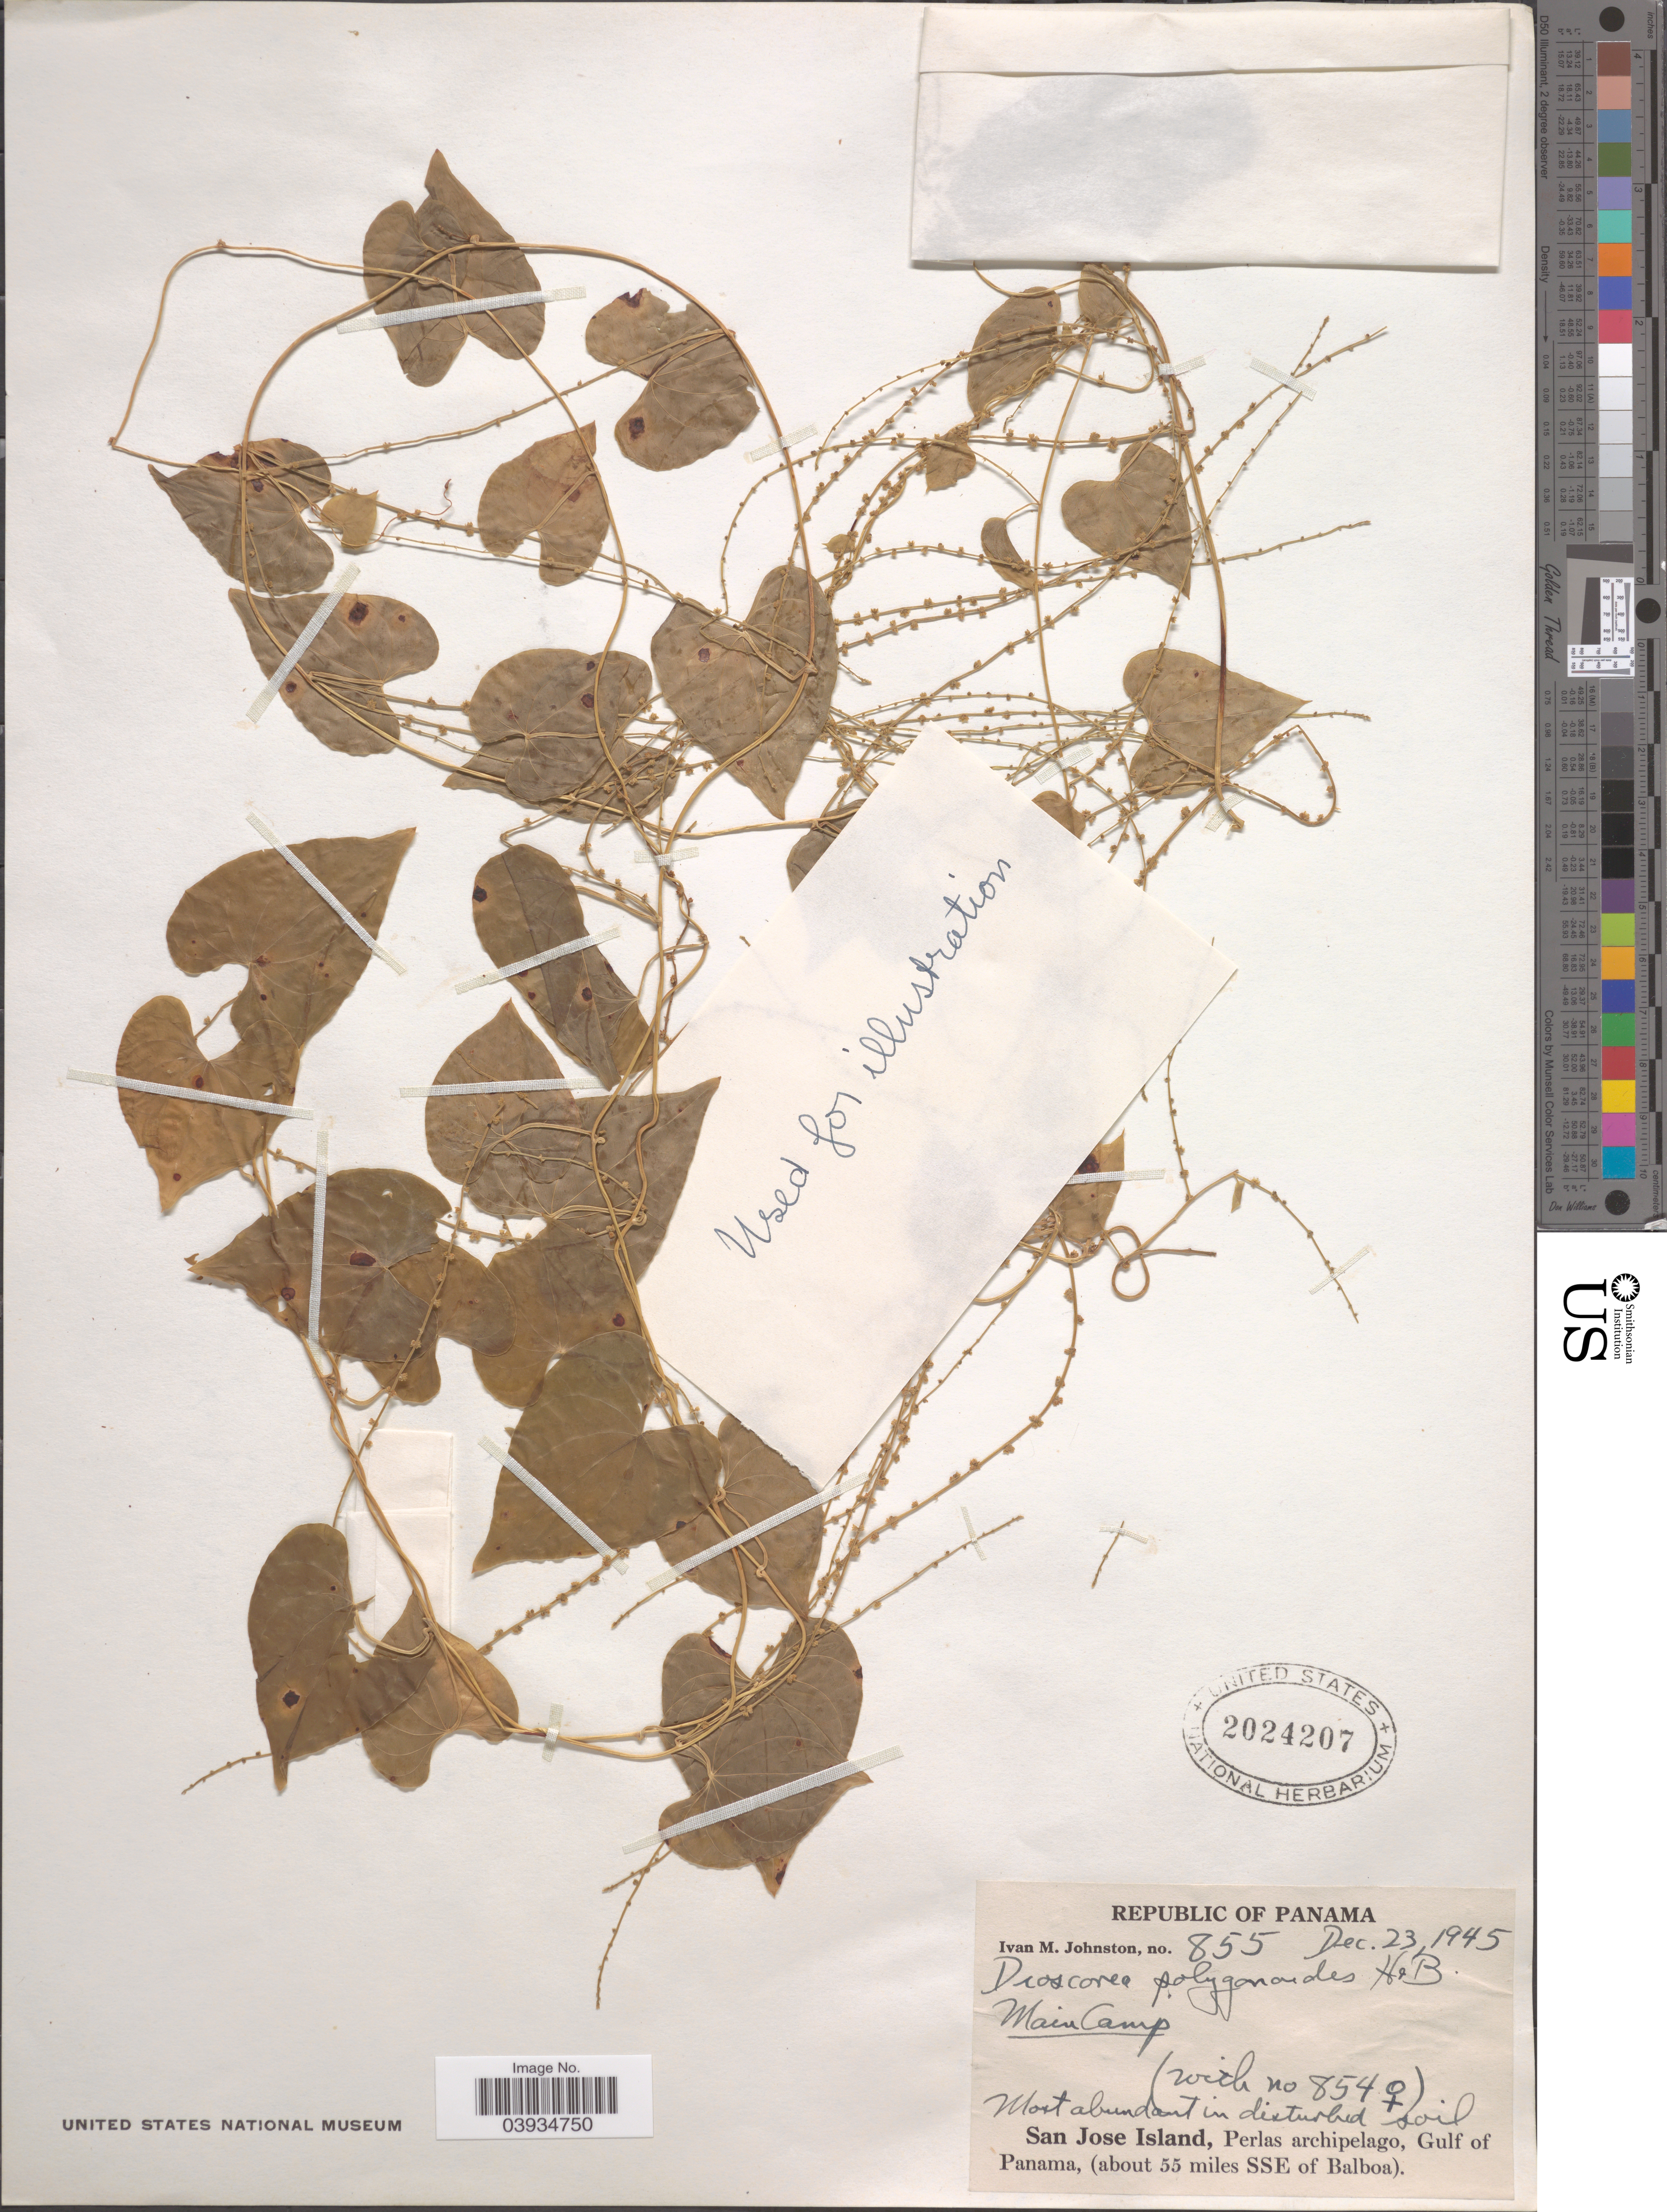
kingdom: Plantae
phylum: Tracheophyta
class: Liliopsida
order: Dioscoreales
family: Dioscoreaceae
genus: Dioscorea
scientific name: Dioscorea polygonoides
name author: Humb. & Bonpl. ex Willd.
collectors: I.M. Johnston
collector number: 855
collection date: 1945-12-23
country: Panama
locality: Main Camp. San Jose Island, Perlas archipelago, Gulf of Panama, (about 55 miles SSE of Balboa).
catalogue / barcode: US 2024207